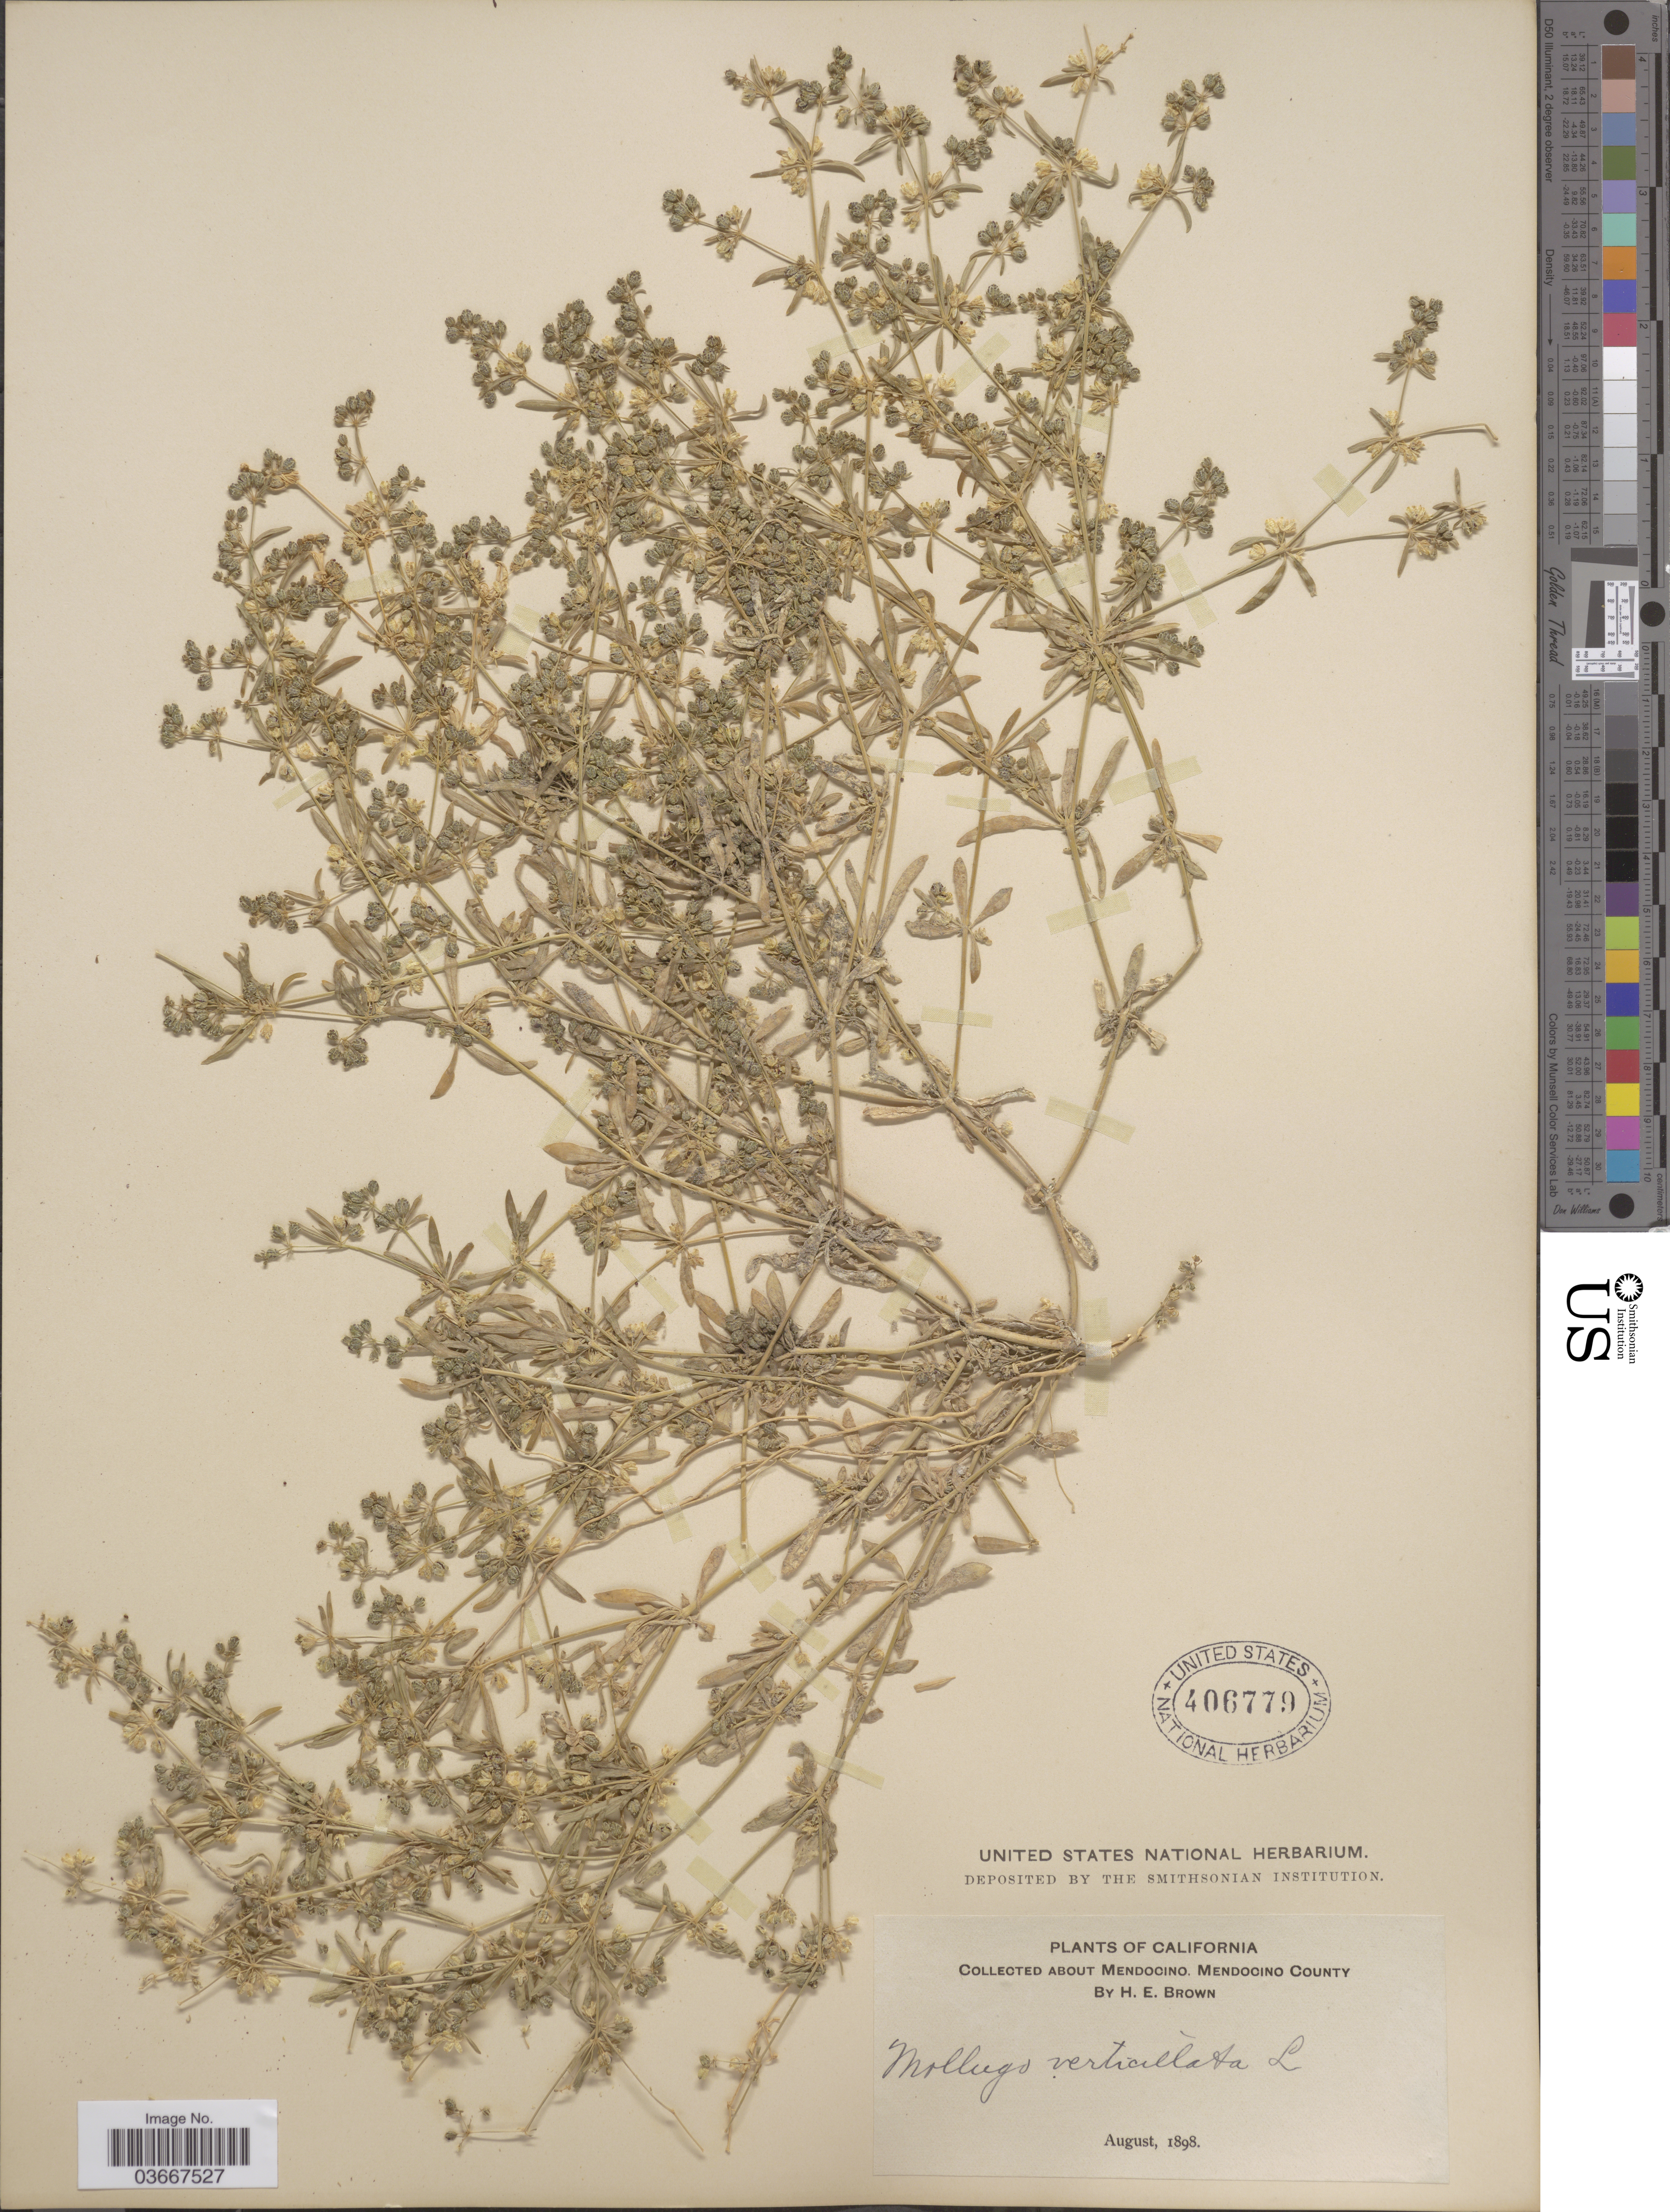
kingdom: Plantae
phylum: Tracheophyta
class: Magnoliopsida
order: Caryophyllales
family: Molluginaceae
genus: Mollugo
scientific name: Mollugo verticillata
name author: L.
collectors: H. E. Brown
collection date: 1898-08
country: United States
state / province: California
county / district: Mendocino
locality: About Mendocino, Mendocino County.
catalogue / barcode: US 406779